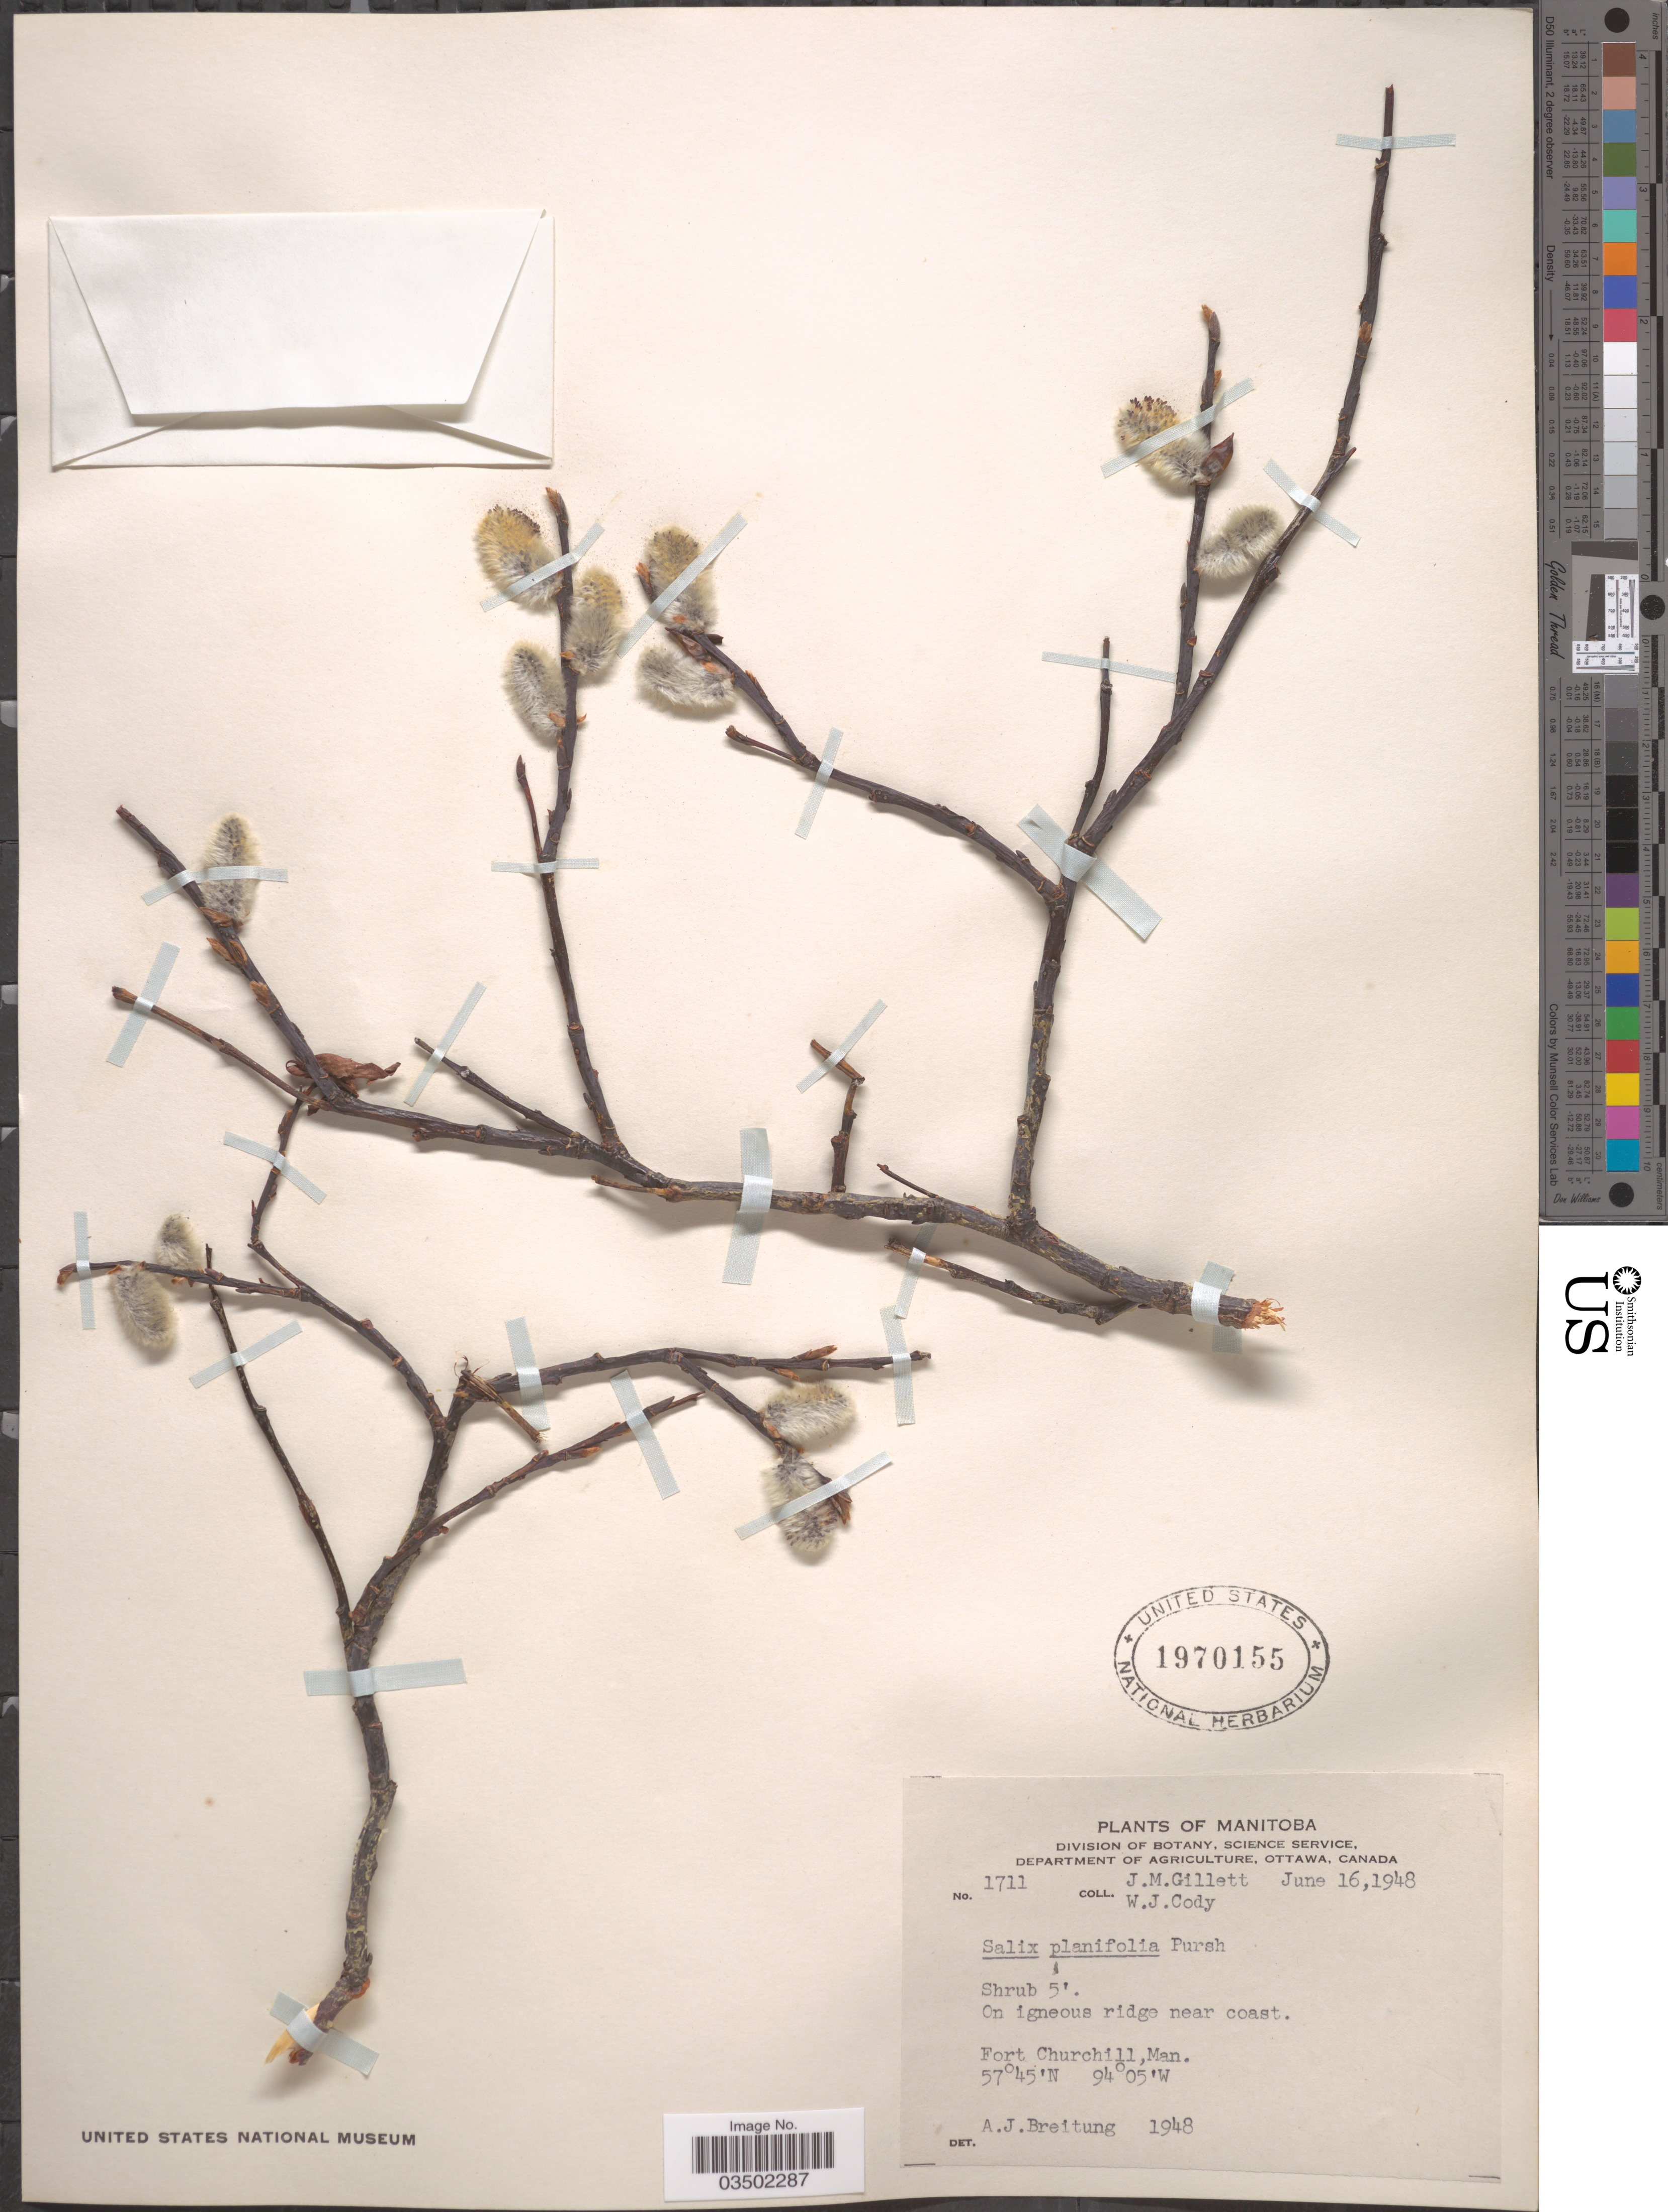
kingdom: Plantae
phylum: Tracheophyta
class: Magnoliopsida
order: Malpighiales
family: Salicaceae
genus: Salix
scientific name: Salix planifolia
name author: Pursh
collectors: J. M. Gillett & W. Cody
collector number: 1711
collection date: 1948-06-16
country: Canada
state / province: Manitoba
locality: Fort Churchill. On igneous ridge near coast.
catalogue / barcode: US 1970155